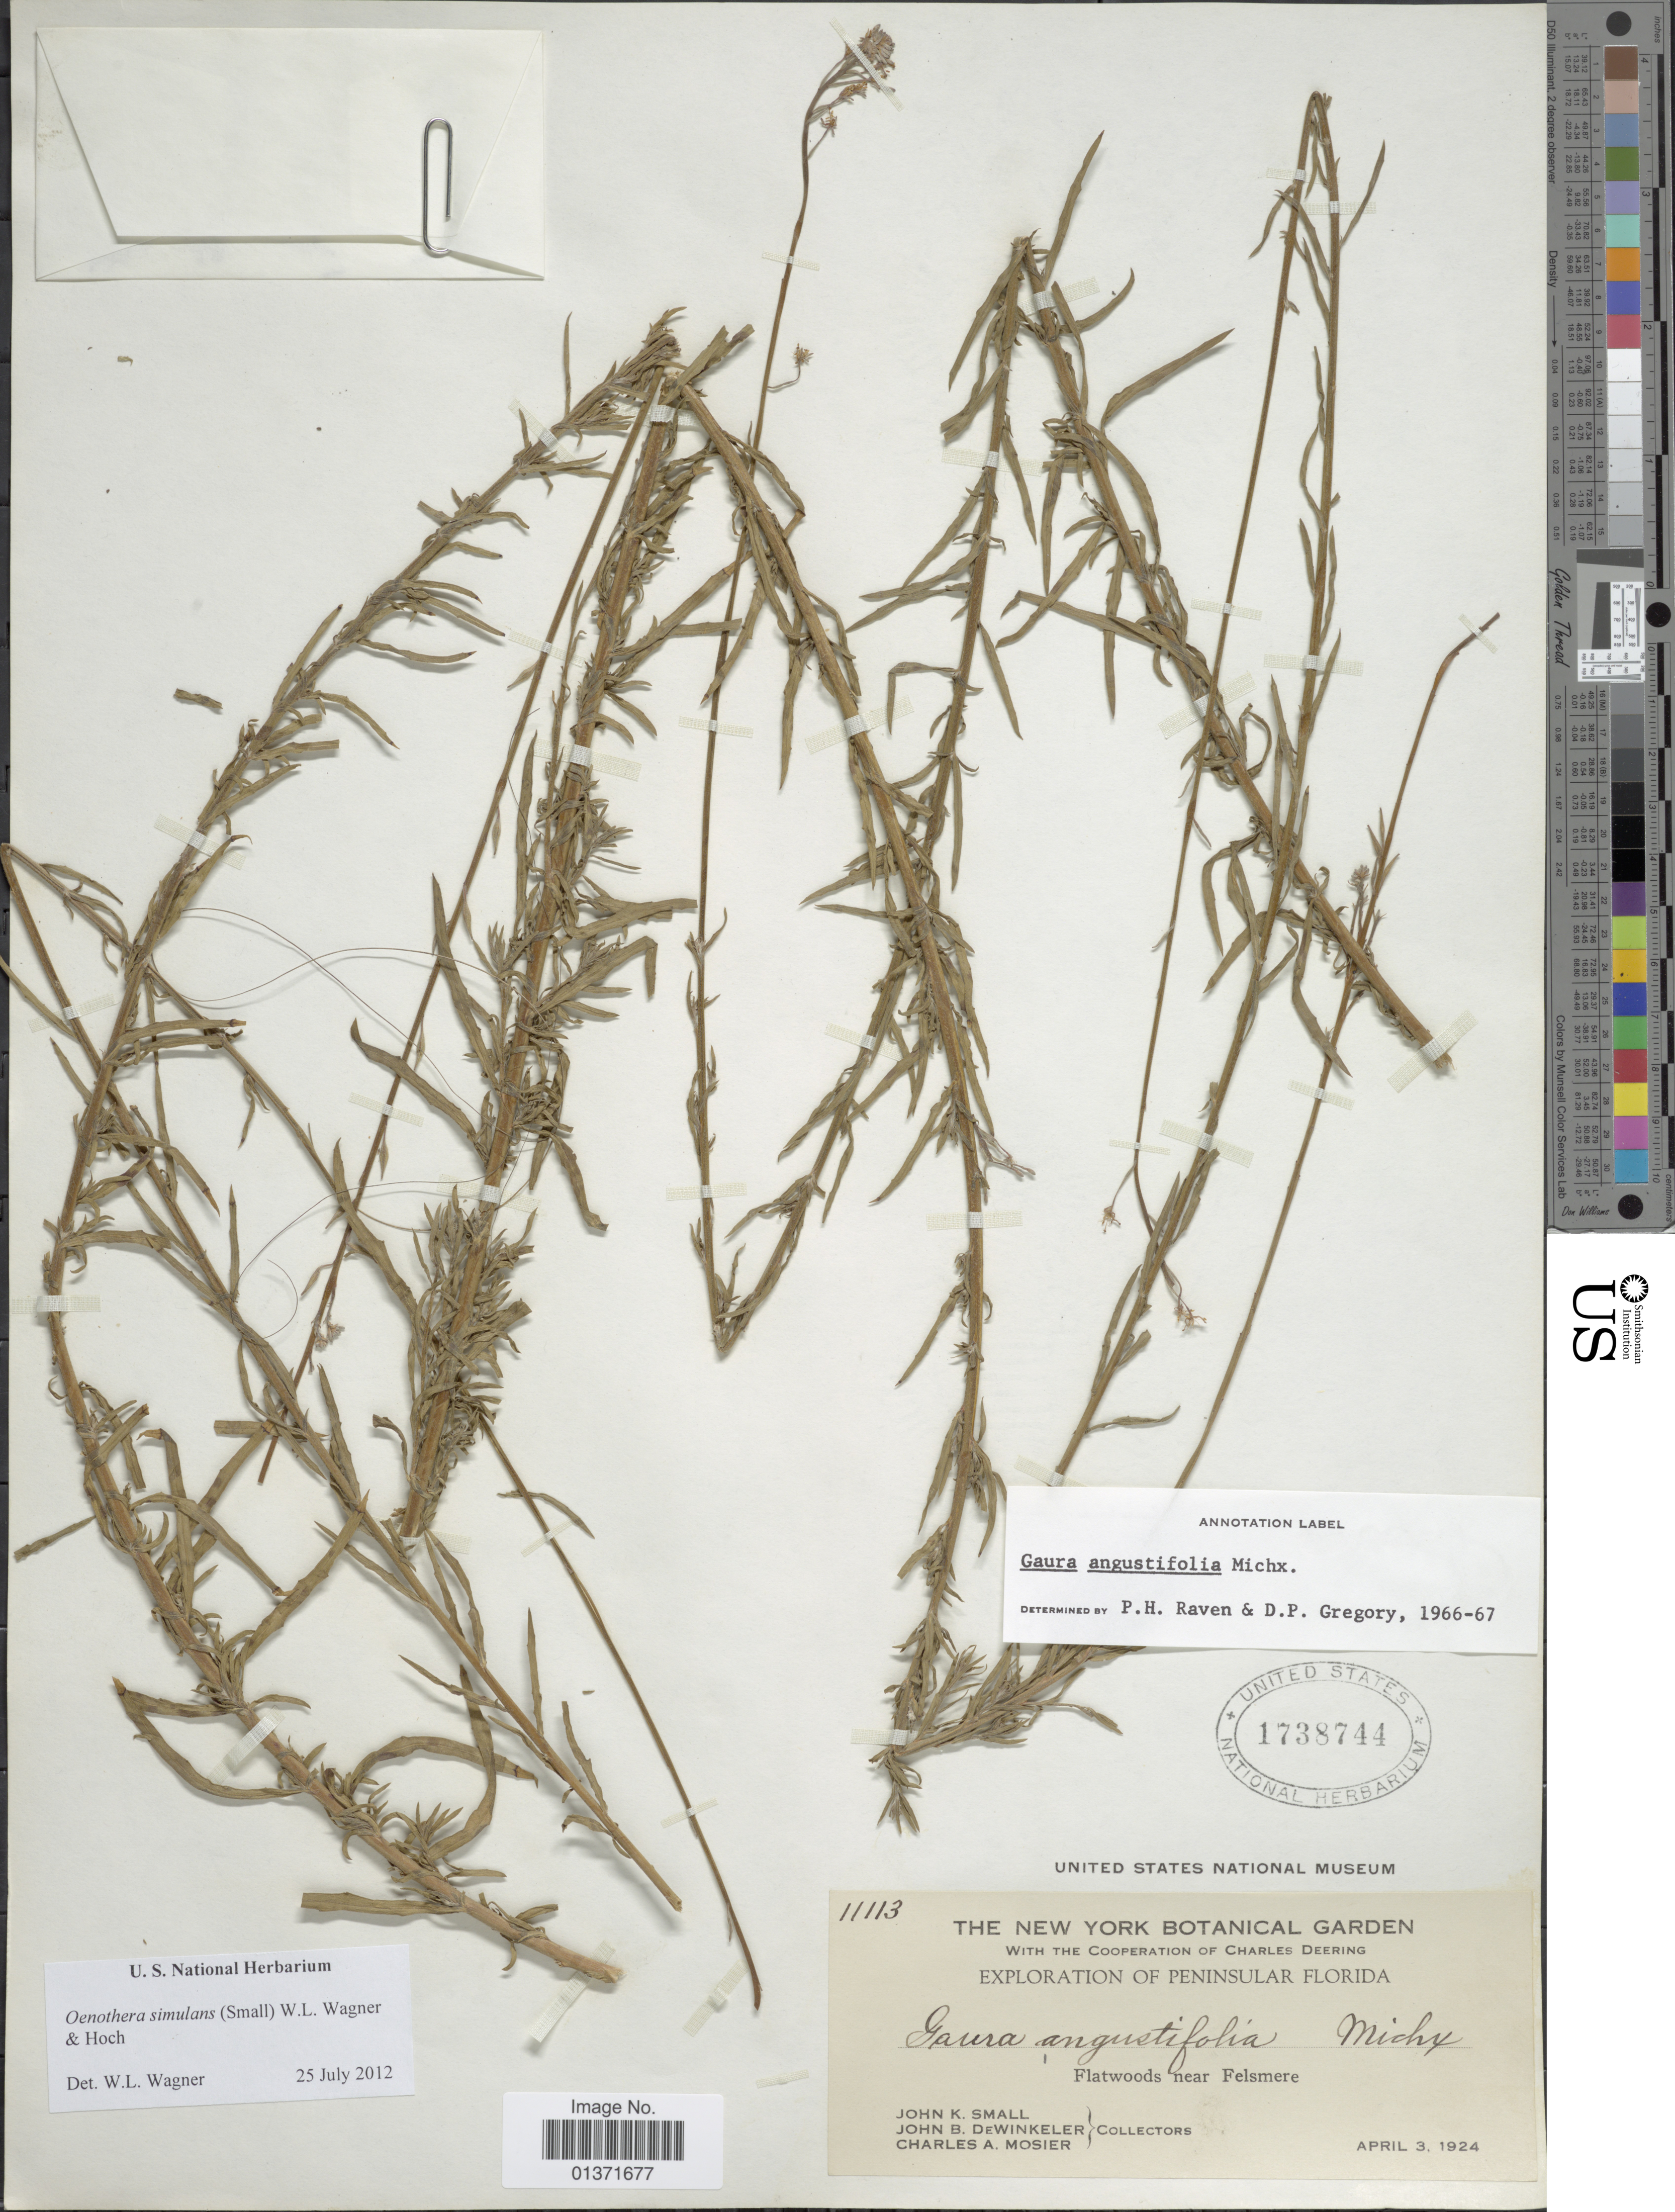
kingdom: Plantae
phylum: Tracheophyta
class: Magnoliopsida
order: Myrtales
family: Onagraceae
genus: Oenothera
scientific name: Oenothera simulans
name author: Michx.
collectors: J. K. Small, J. B. Dewinkeler & C. A. Mosier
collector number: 11113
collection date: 1924-04-03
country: United States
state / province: Florida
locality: Peninsular Florida, Flatwoods near Felsmere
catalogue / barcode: US 1738744